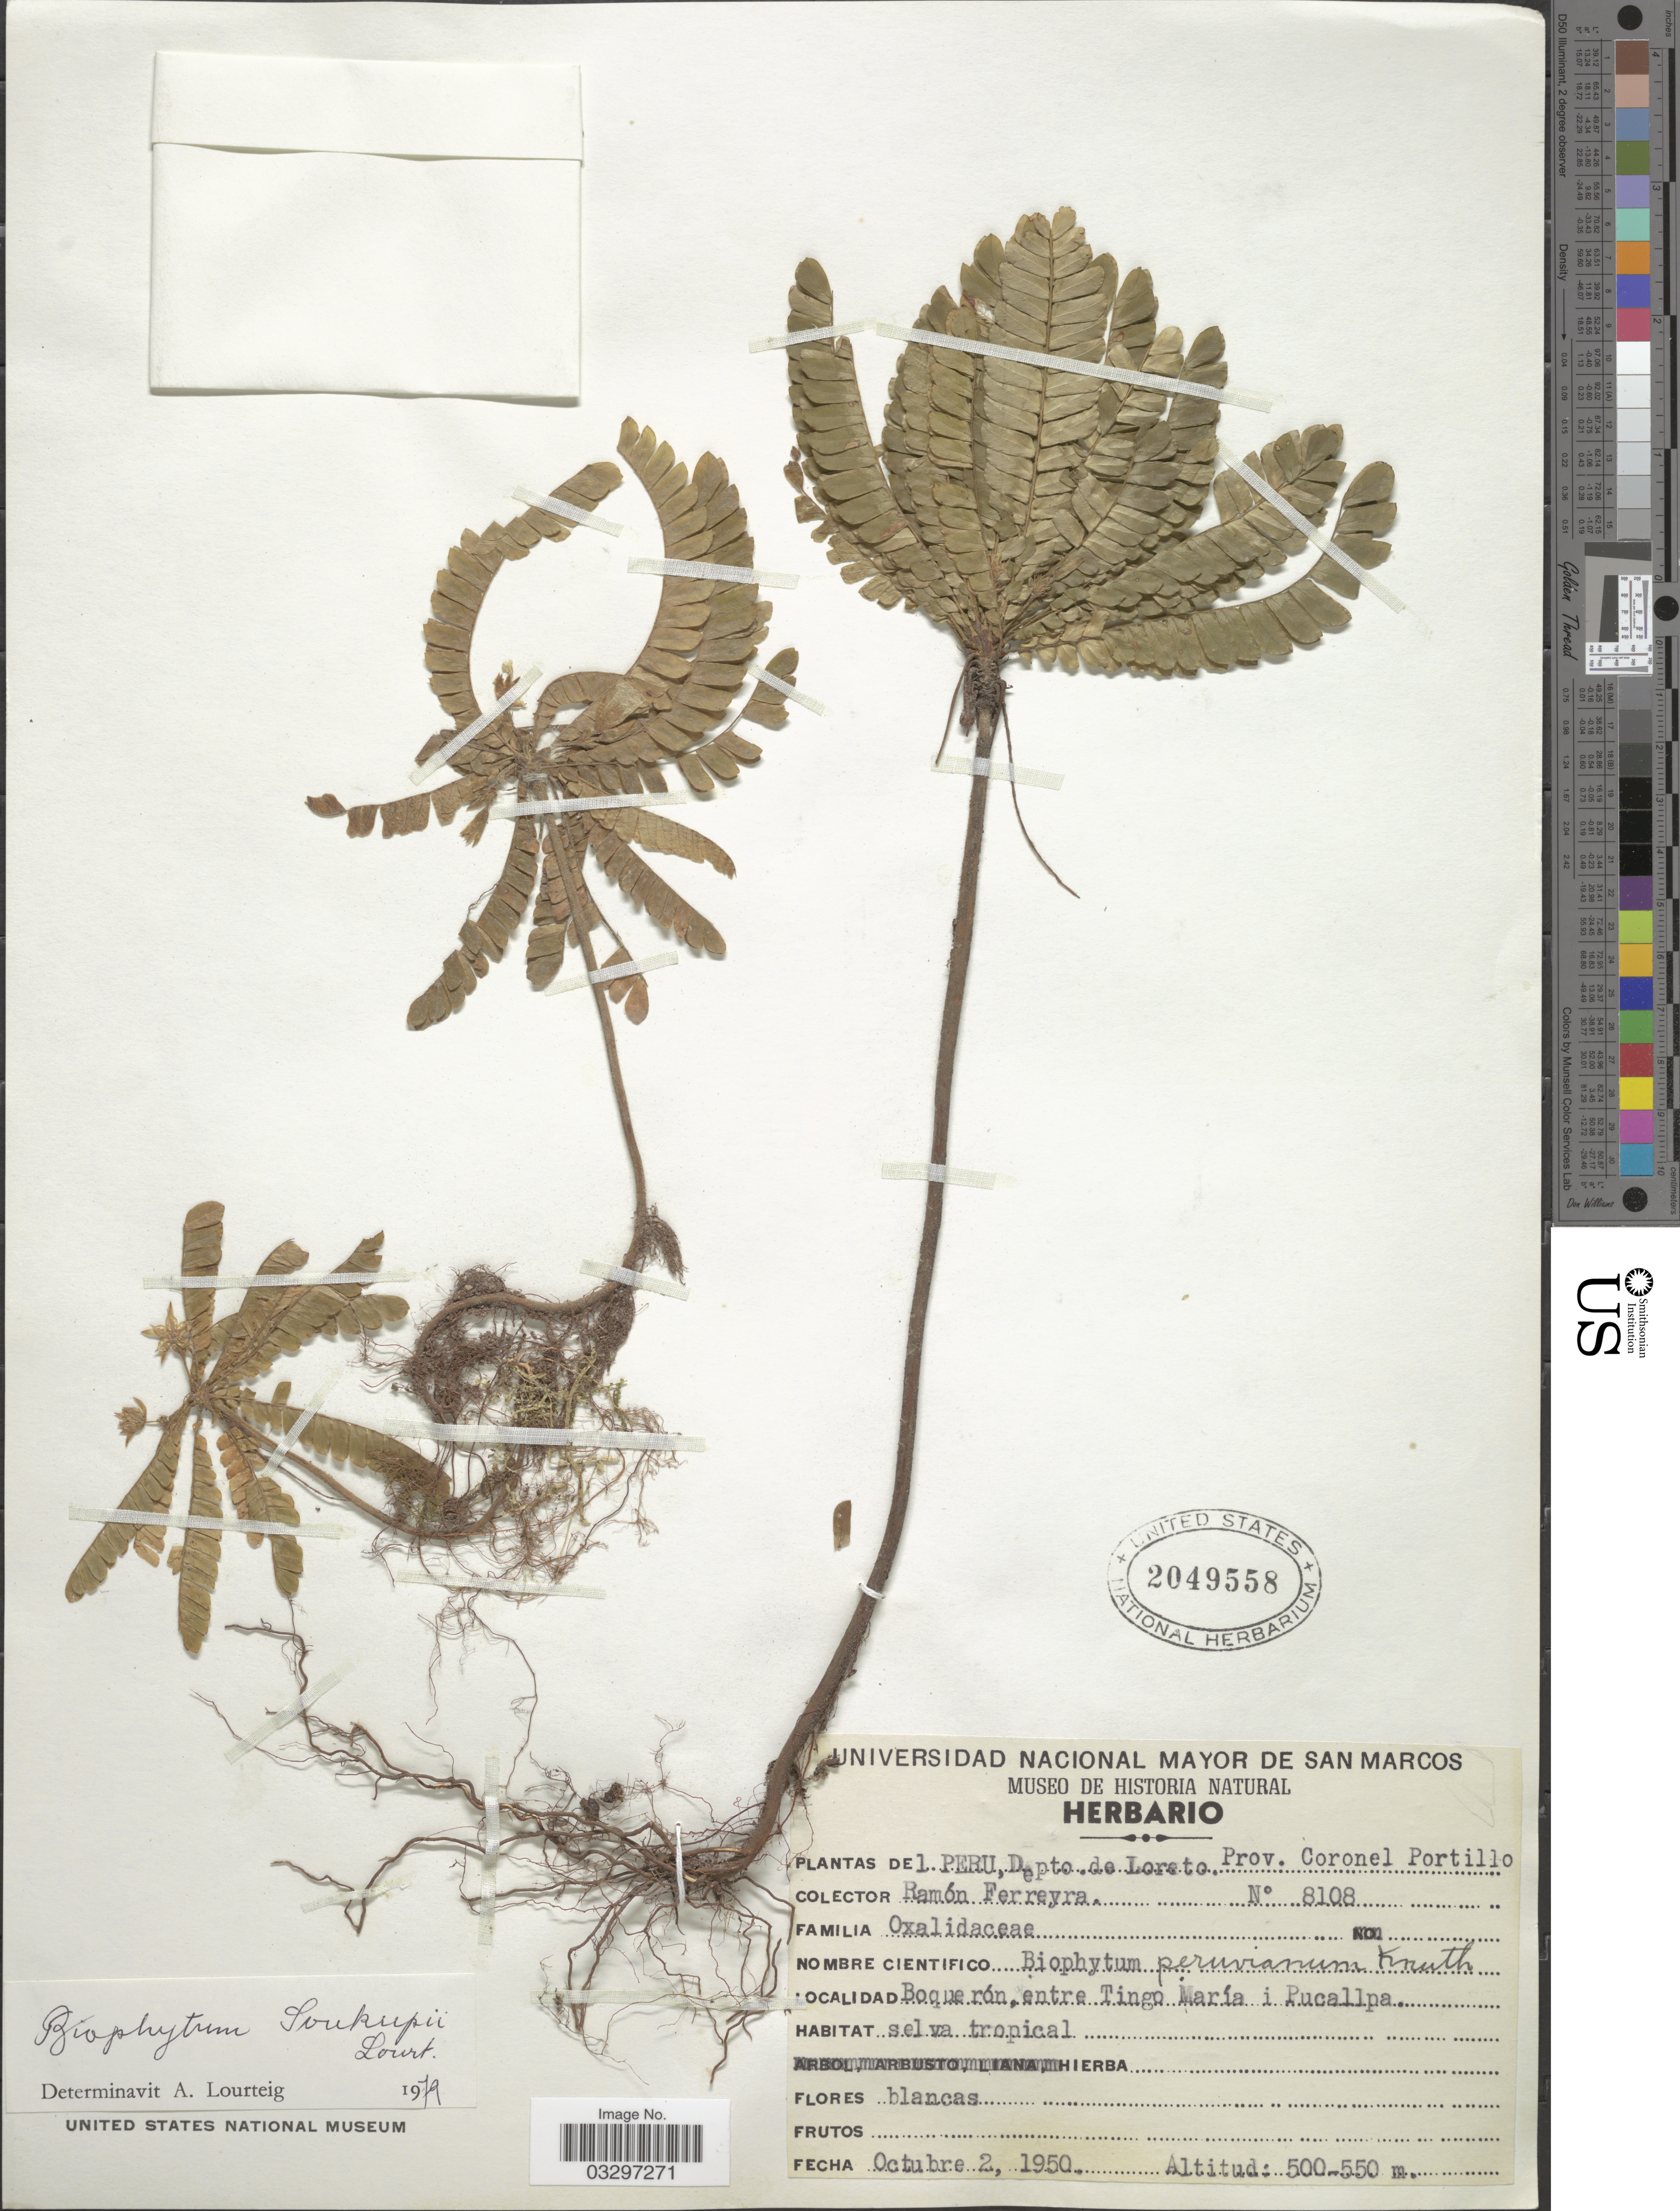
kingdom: Plantae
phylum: Tracheophyta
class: Magnoliopsida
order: Oxalidales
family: Oxalidaceae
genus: Biophytum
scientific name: Biophytum soukupii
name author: Lourteig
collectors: R. A. Ferreyra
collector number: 8108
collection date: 1950-10-02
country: Peru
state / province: Loreto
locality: Depto. de Loreto. Prov. Coronel Portillo. Boquerón, entre Tingo María i Pucallpa.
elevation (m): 500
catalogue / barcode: US 2049558